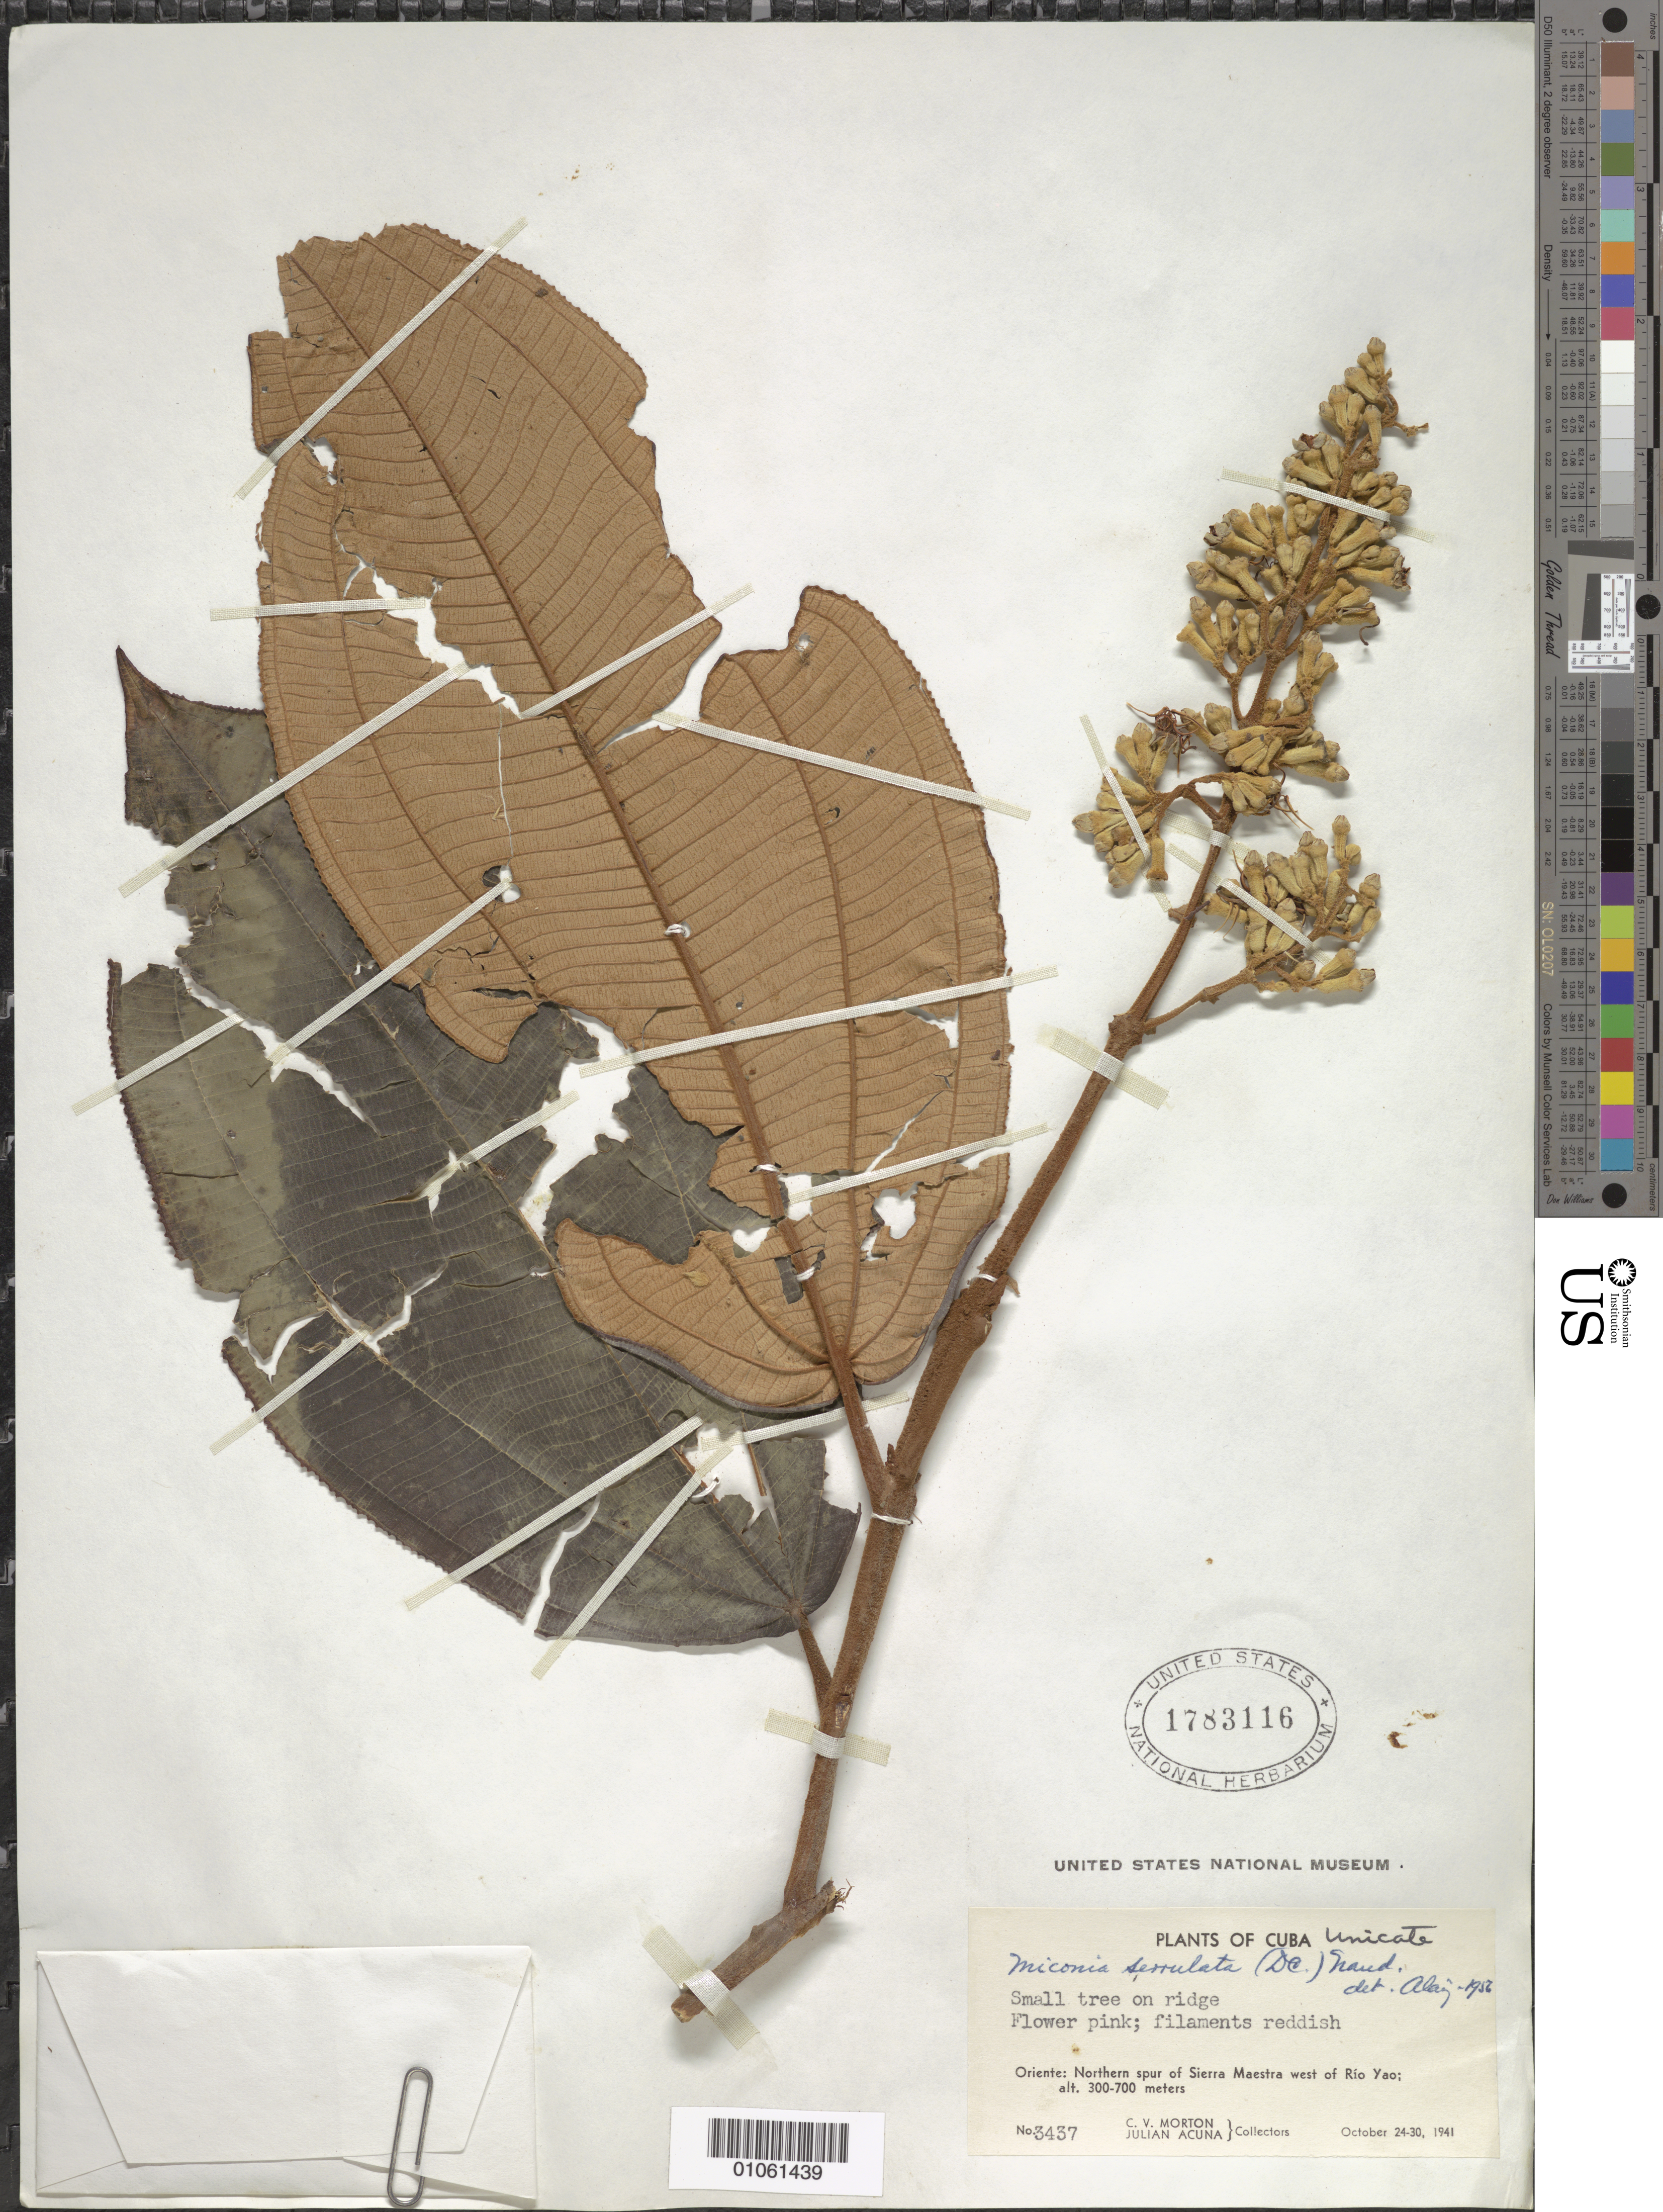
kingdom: Plantae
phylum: Tracheophyta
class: Magnoliopsida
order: Myrtales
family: Melastomataceae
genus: Miconia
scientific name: Miconia serrulata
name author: (DC.) Naudin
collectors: C. V. Morton & J. Acuña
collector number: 3437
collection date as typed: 24 Oct 1941 to 30 Oct 1941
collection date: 1941-10-24/1941-10-30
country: Cuba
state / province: Oriente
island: Cuba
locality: Sierra Maestra, northern spur; W of Río Yao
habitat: On ridge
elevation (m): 300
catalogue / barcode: US 1783116